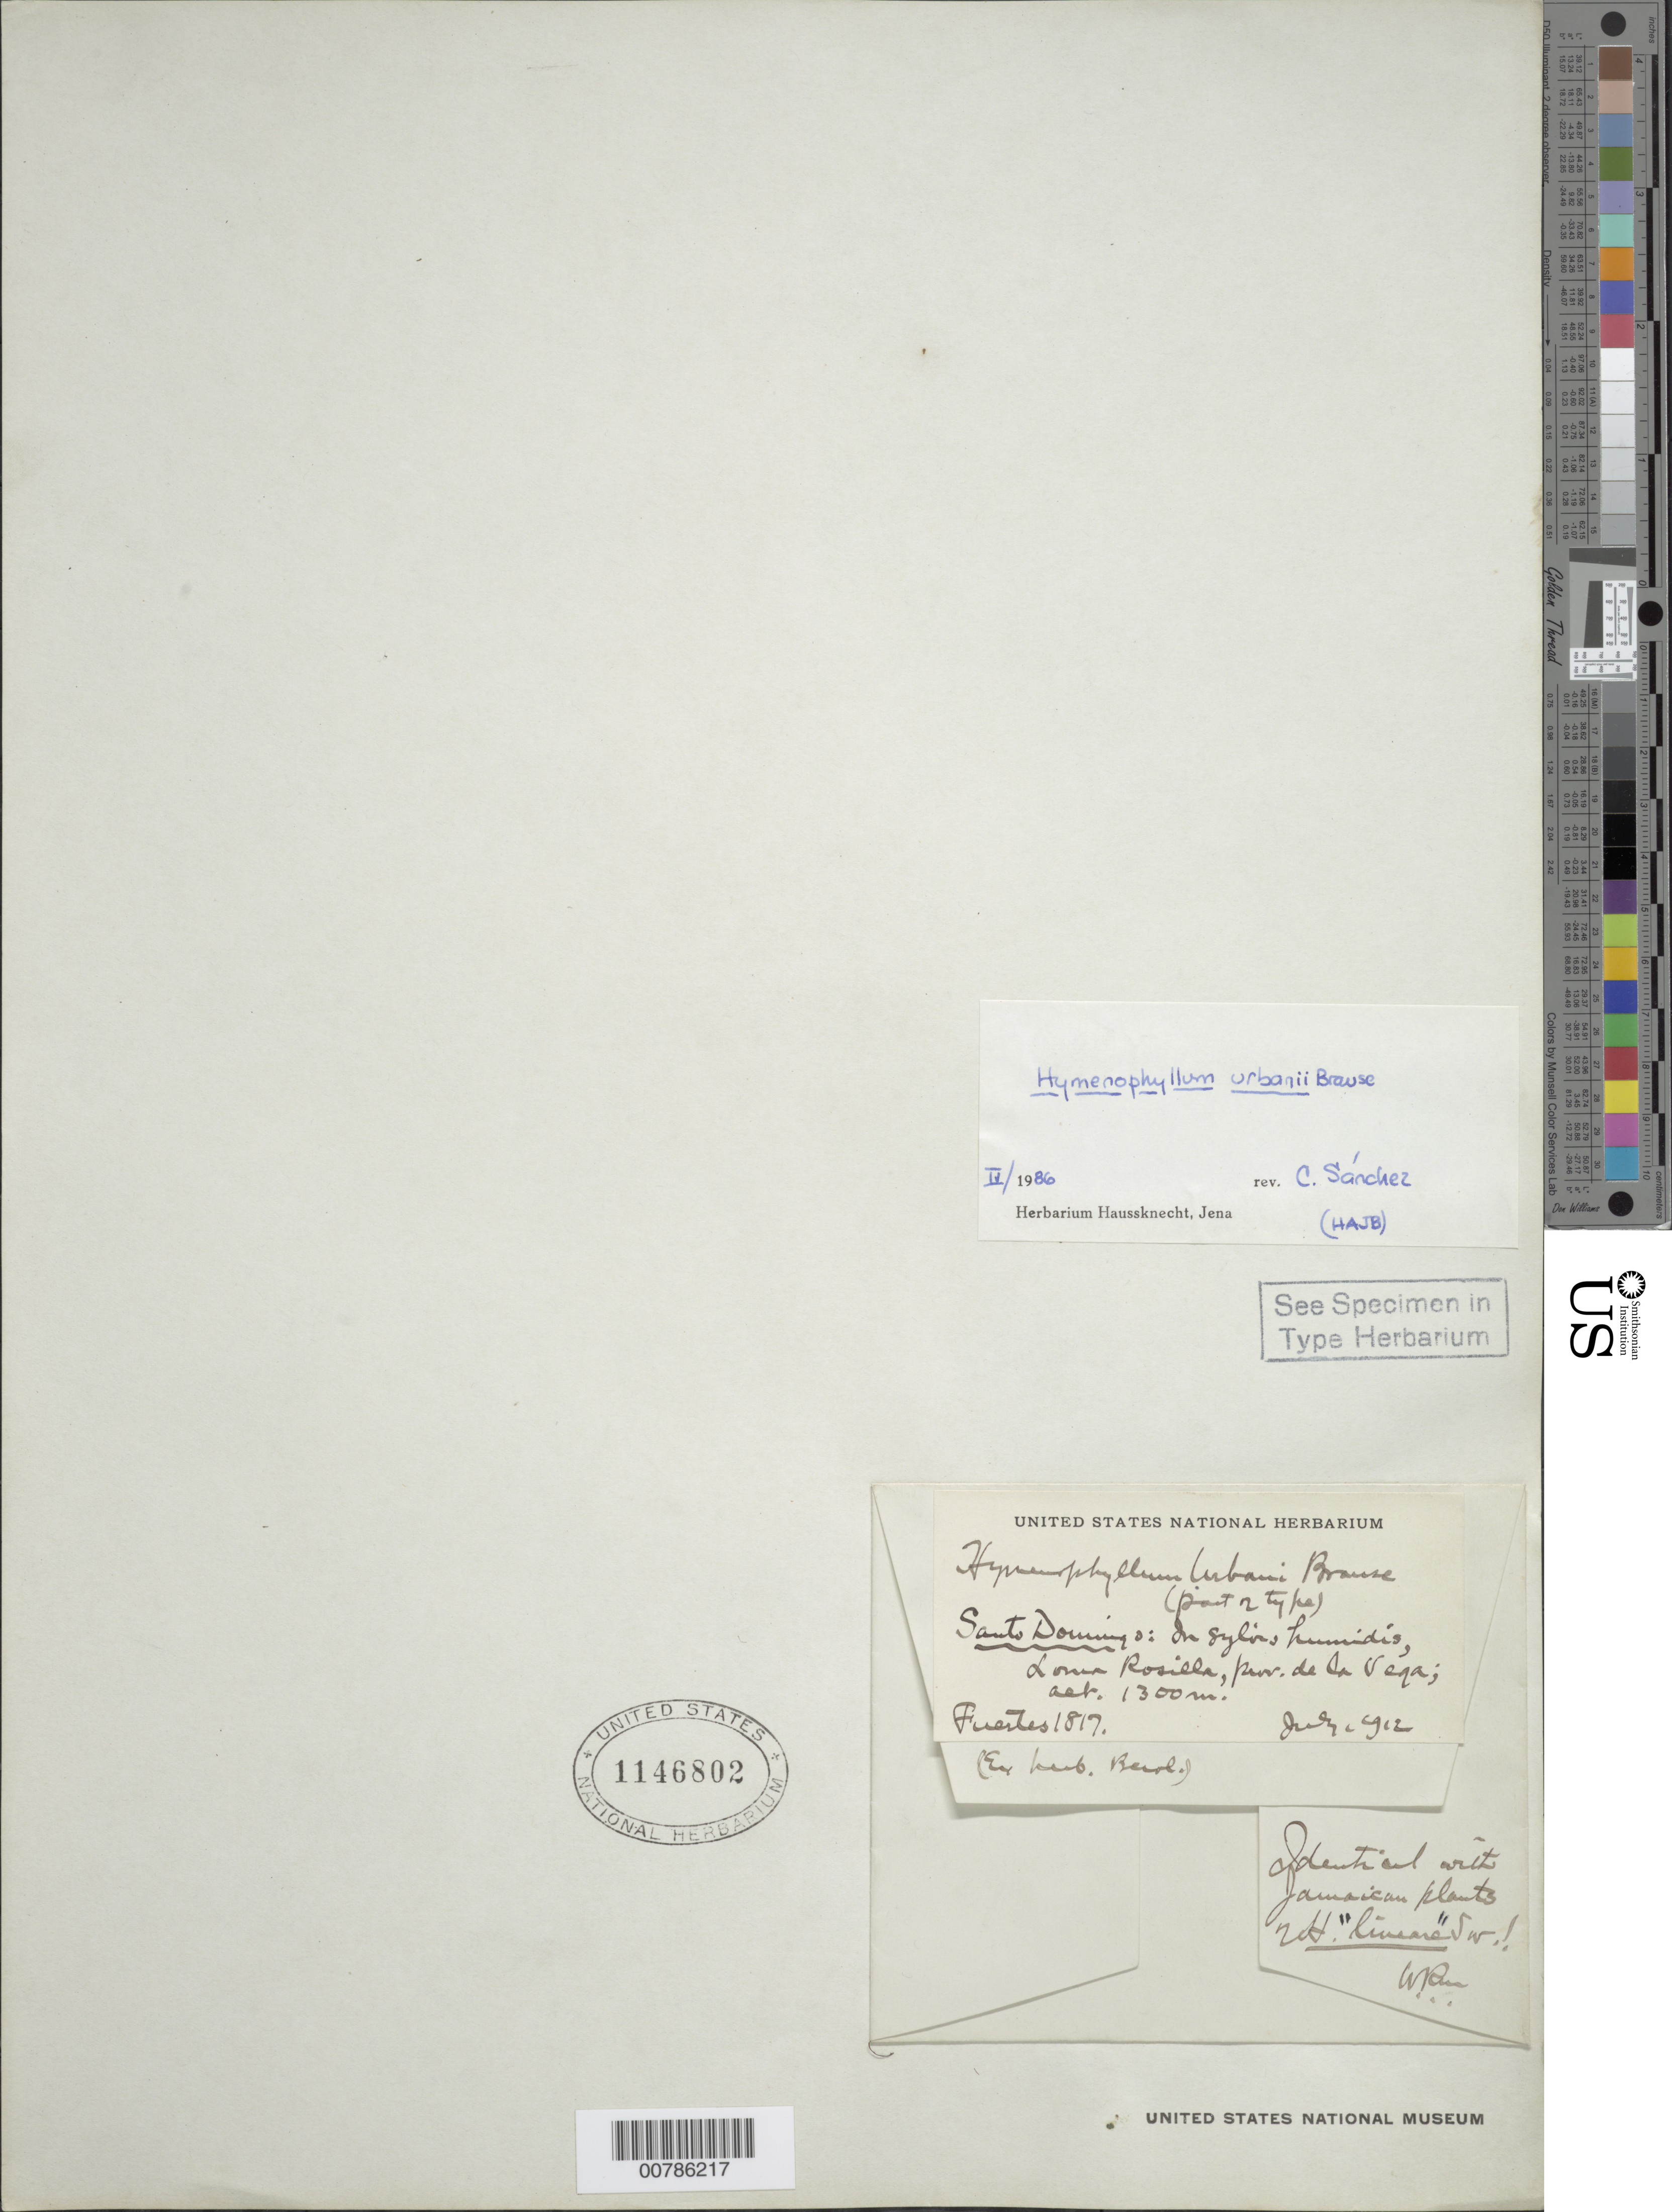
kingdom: Plantae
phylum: Tracheophyta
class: Polypodiopsida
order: Hymenophyllales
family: Hymenophyllaceae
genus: Hymenophyllum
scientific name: Hymenophyllum urbanii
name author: Brause in Urb.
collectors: M. D. Fuertes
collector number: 1817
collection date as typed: Jul 1912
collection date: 1912-07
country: Dominican Republic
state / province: La Vega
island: Hispaniola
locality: Loma Rosilla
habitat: In sylvis humidis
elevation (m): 1300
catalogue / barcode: US 1146802